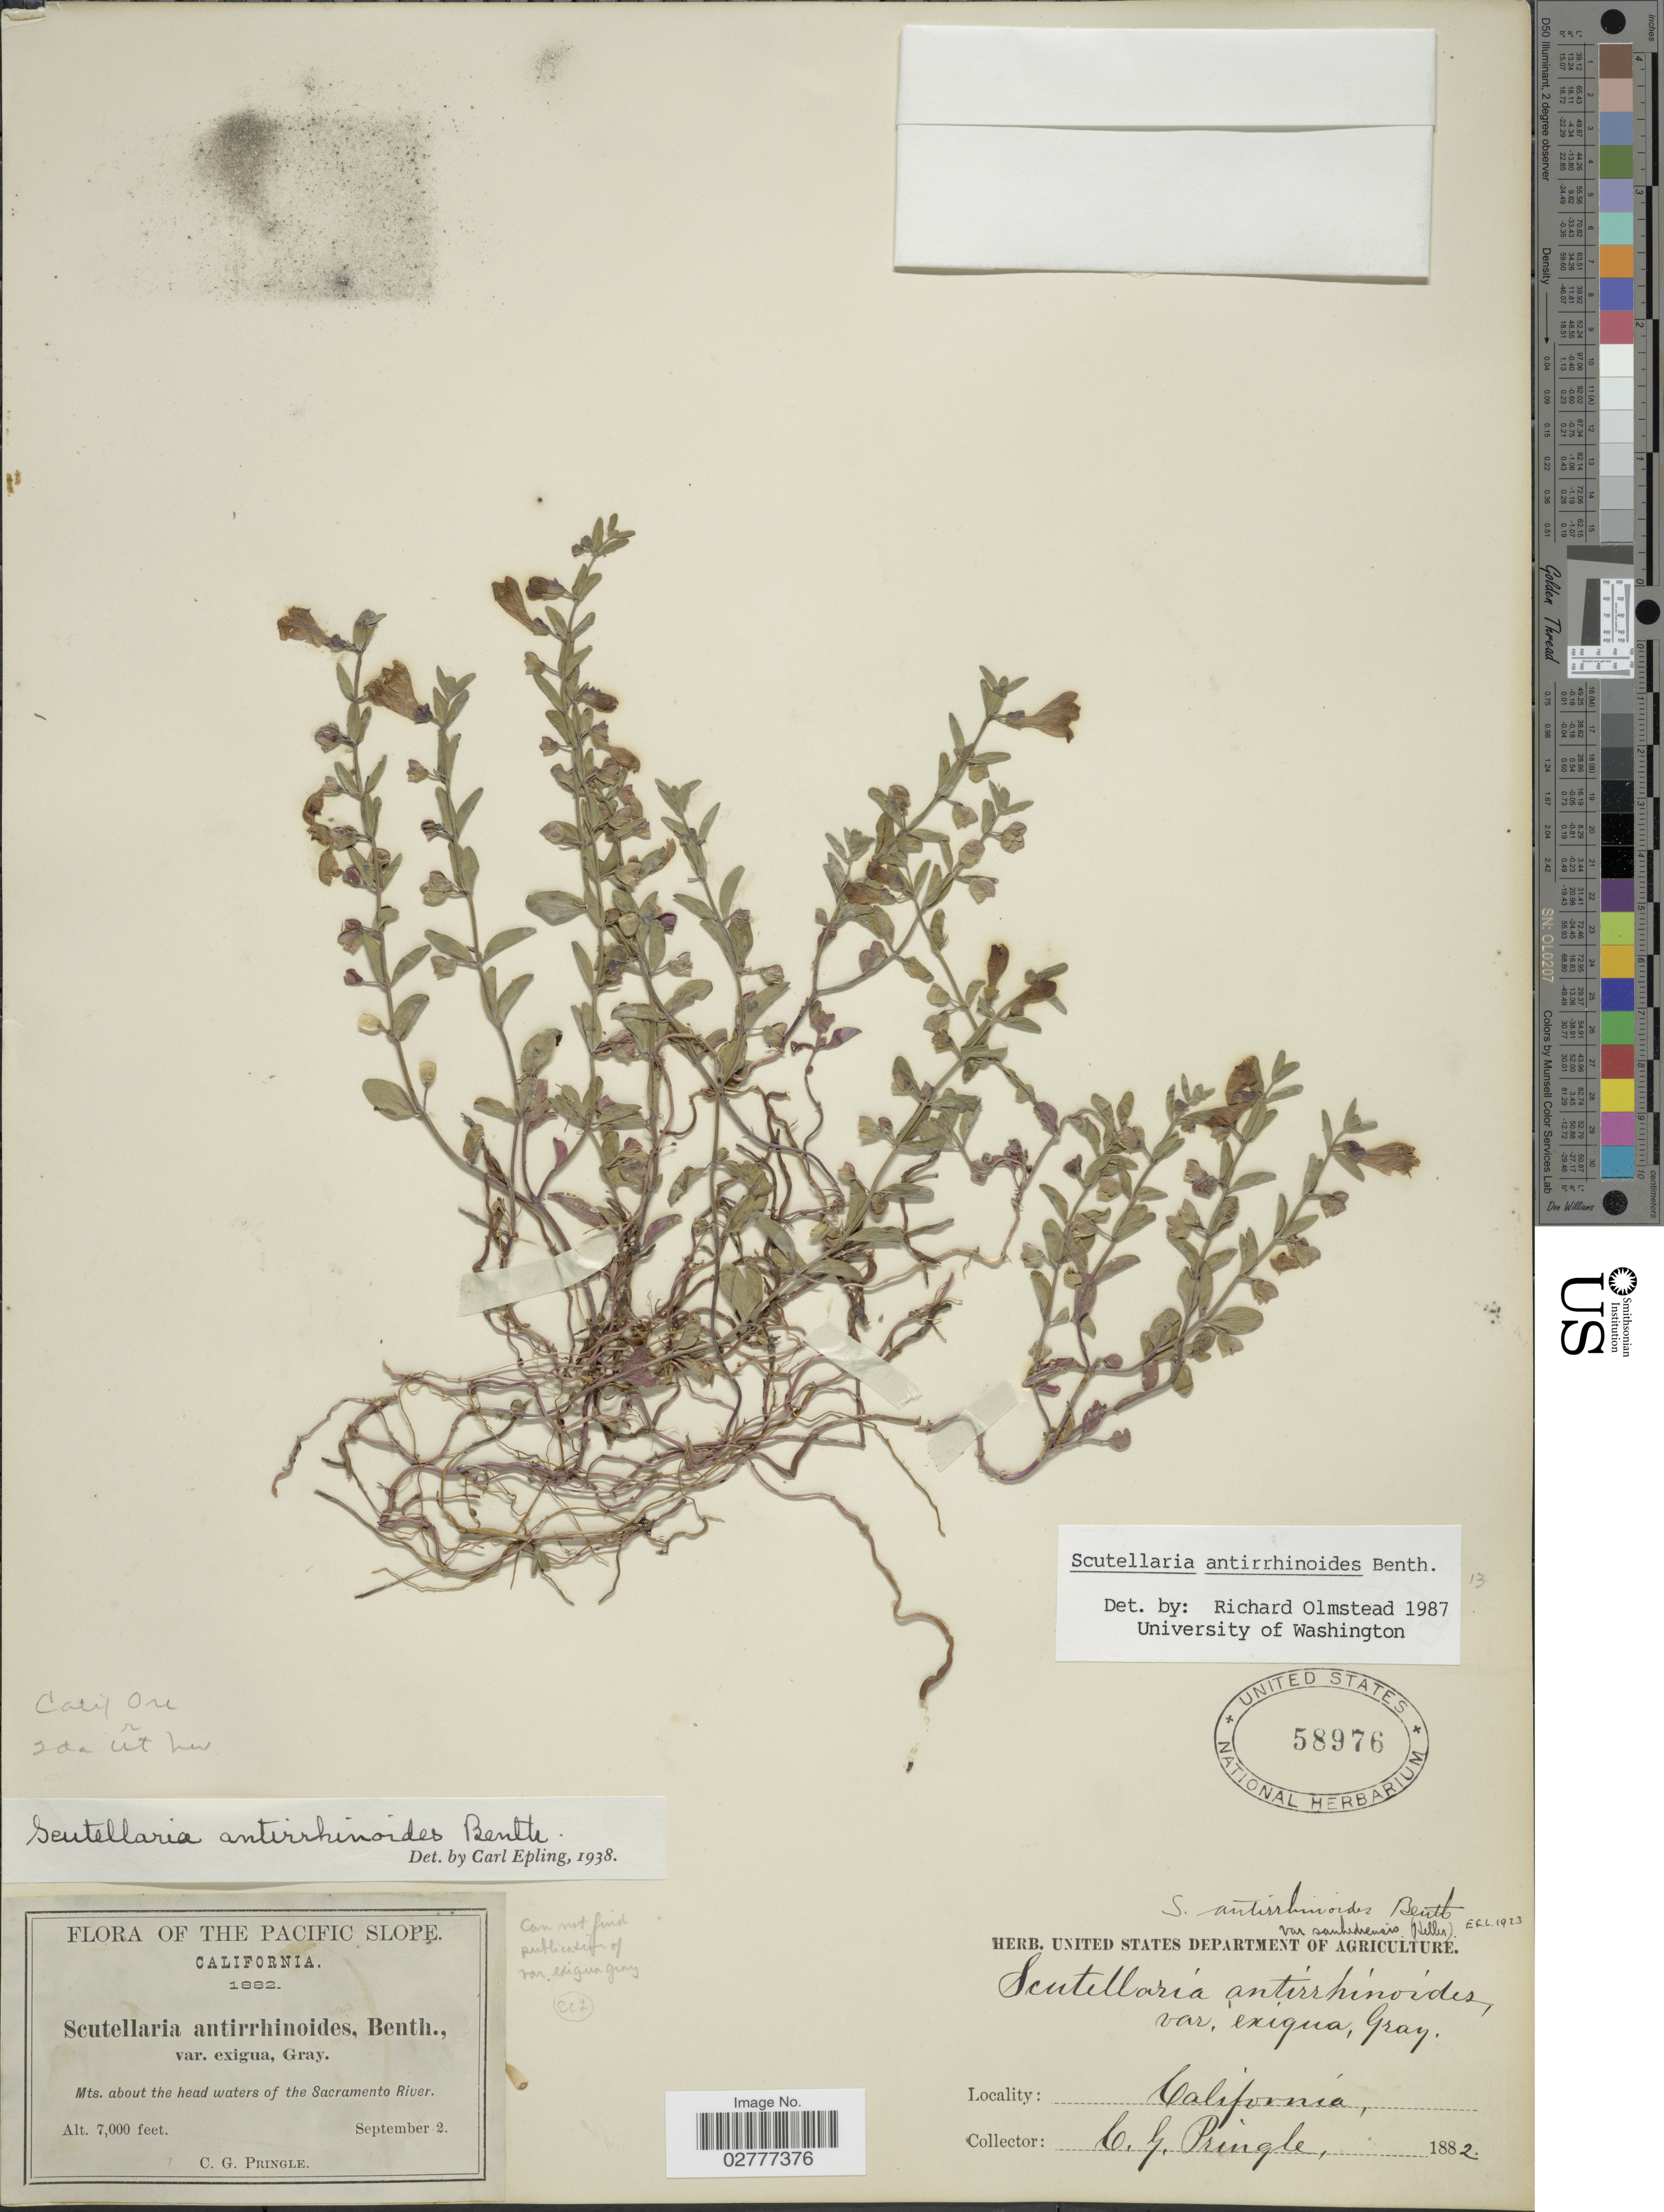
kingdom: Plantae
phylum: Tracheophyta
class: Magnoliopsida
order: Lamiales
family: Lamiaceae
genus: Scutellaria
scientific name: Scutellaria antirrhinoides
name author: Benth.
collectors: C. G. Pringle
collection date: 1882-09-02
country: United States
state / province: California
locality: The Pacific slope. Mts. about the head waters of the Sacramento River.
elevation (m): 2134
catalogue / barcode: US 58976